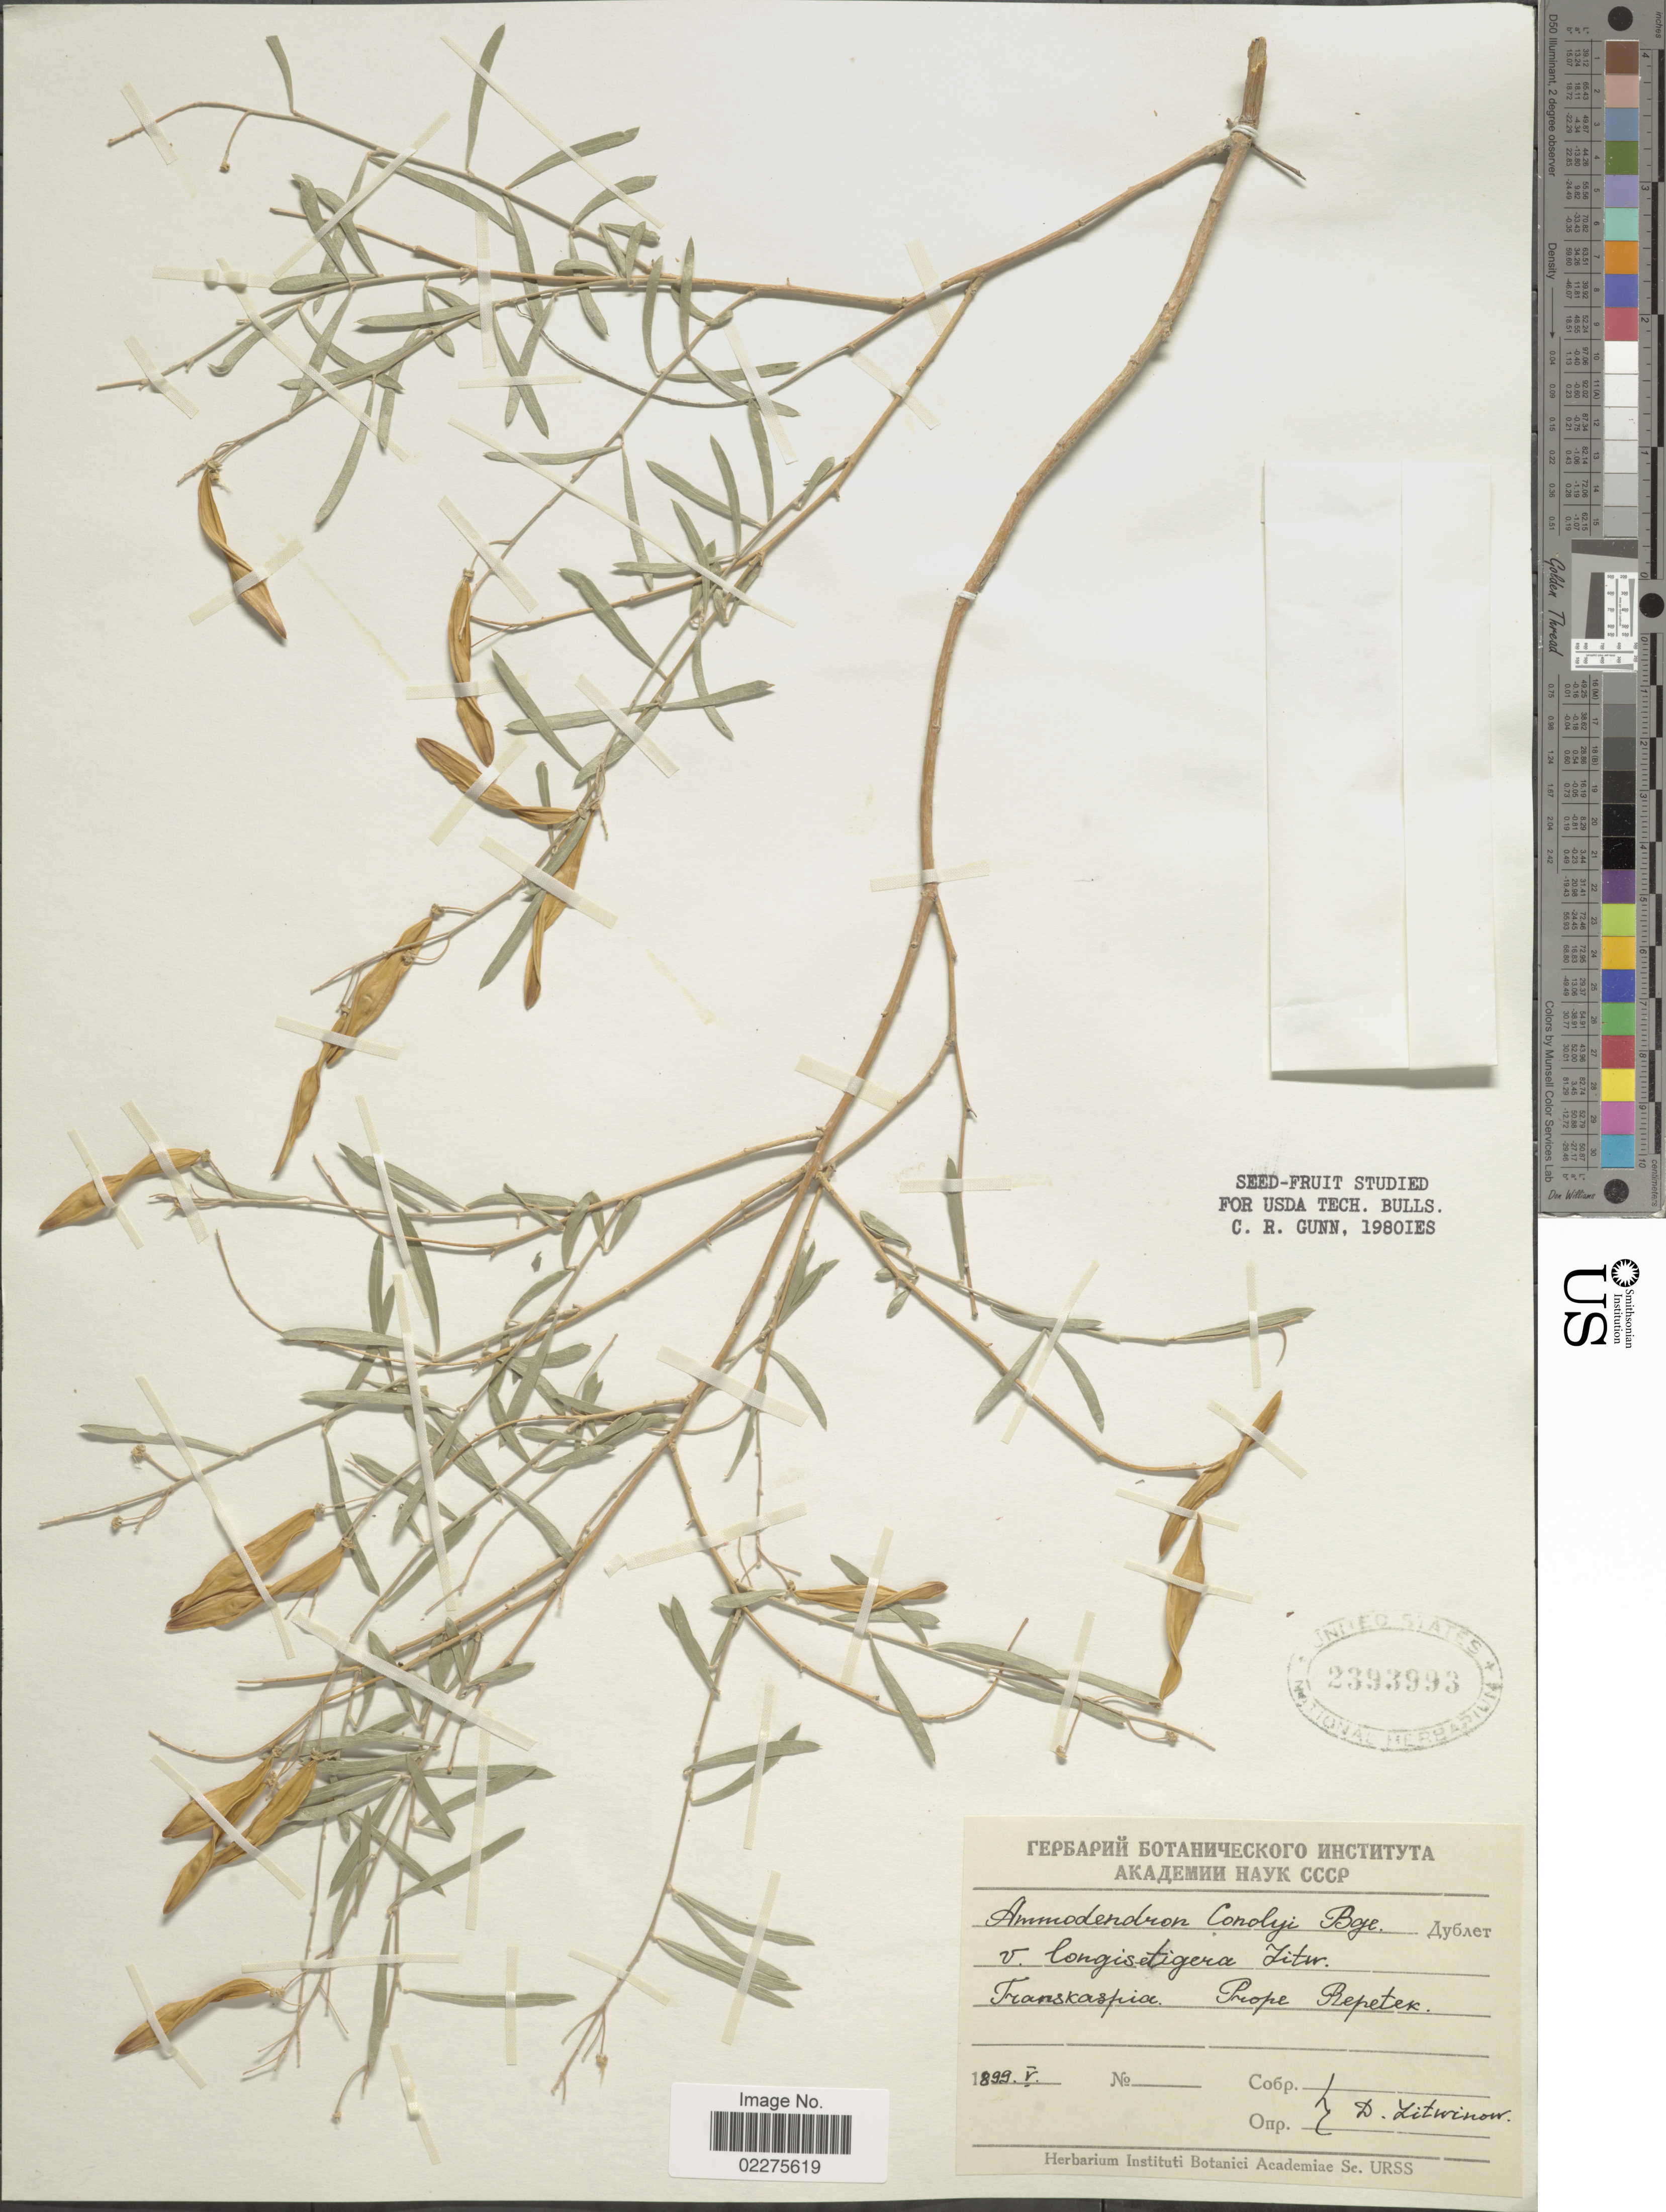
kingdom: Plantae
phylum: Tracheophyta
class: Magnoliopsida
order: Fabales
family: Fabaceae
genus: Ammodendron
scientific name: Ammodendron conollyi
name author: Bunge ex Boiss.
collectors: D. Litwinow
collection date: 1899-05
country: Turkmenistan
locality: Transkaspia. Prope Repetek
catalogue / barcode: US 2393993